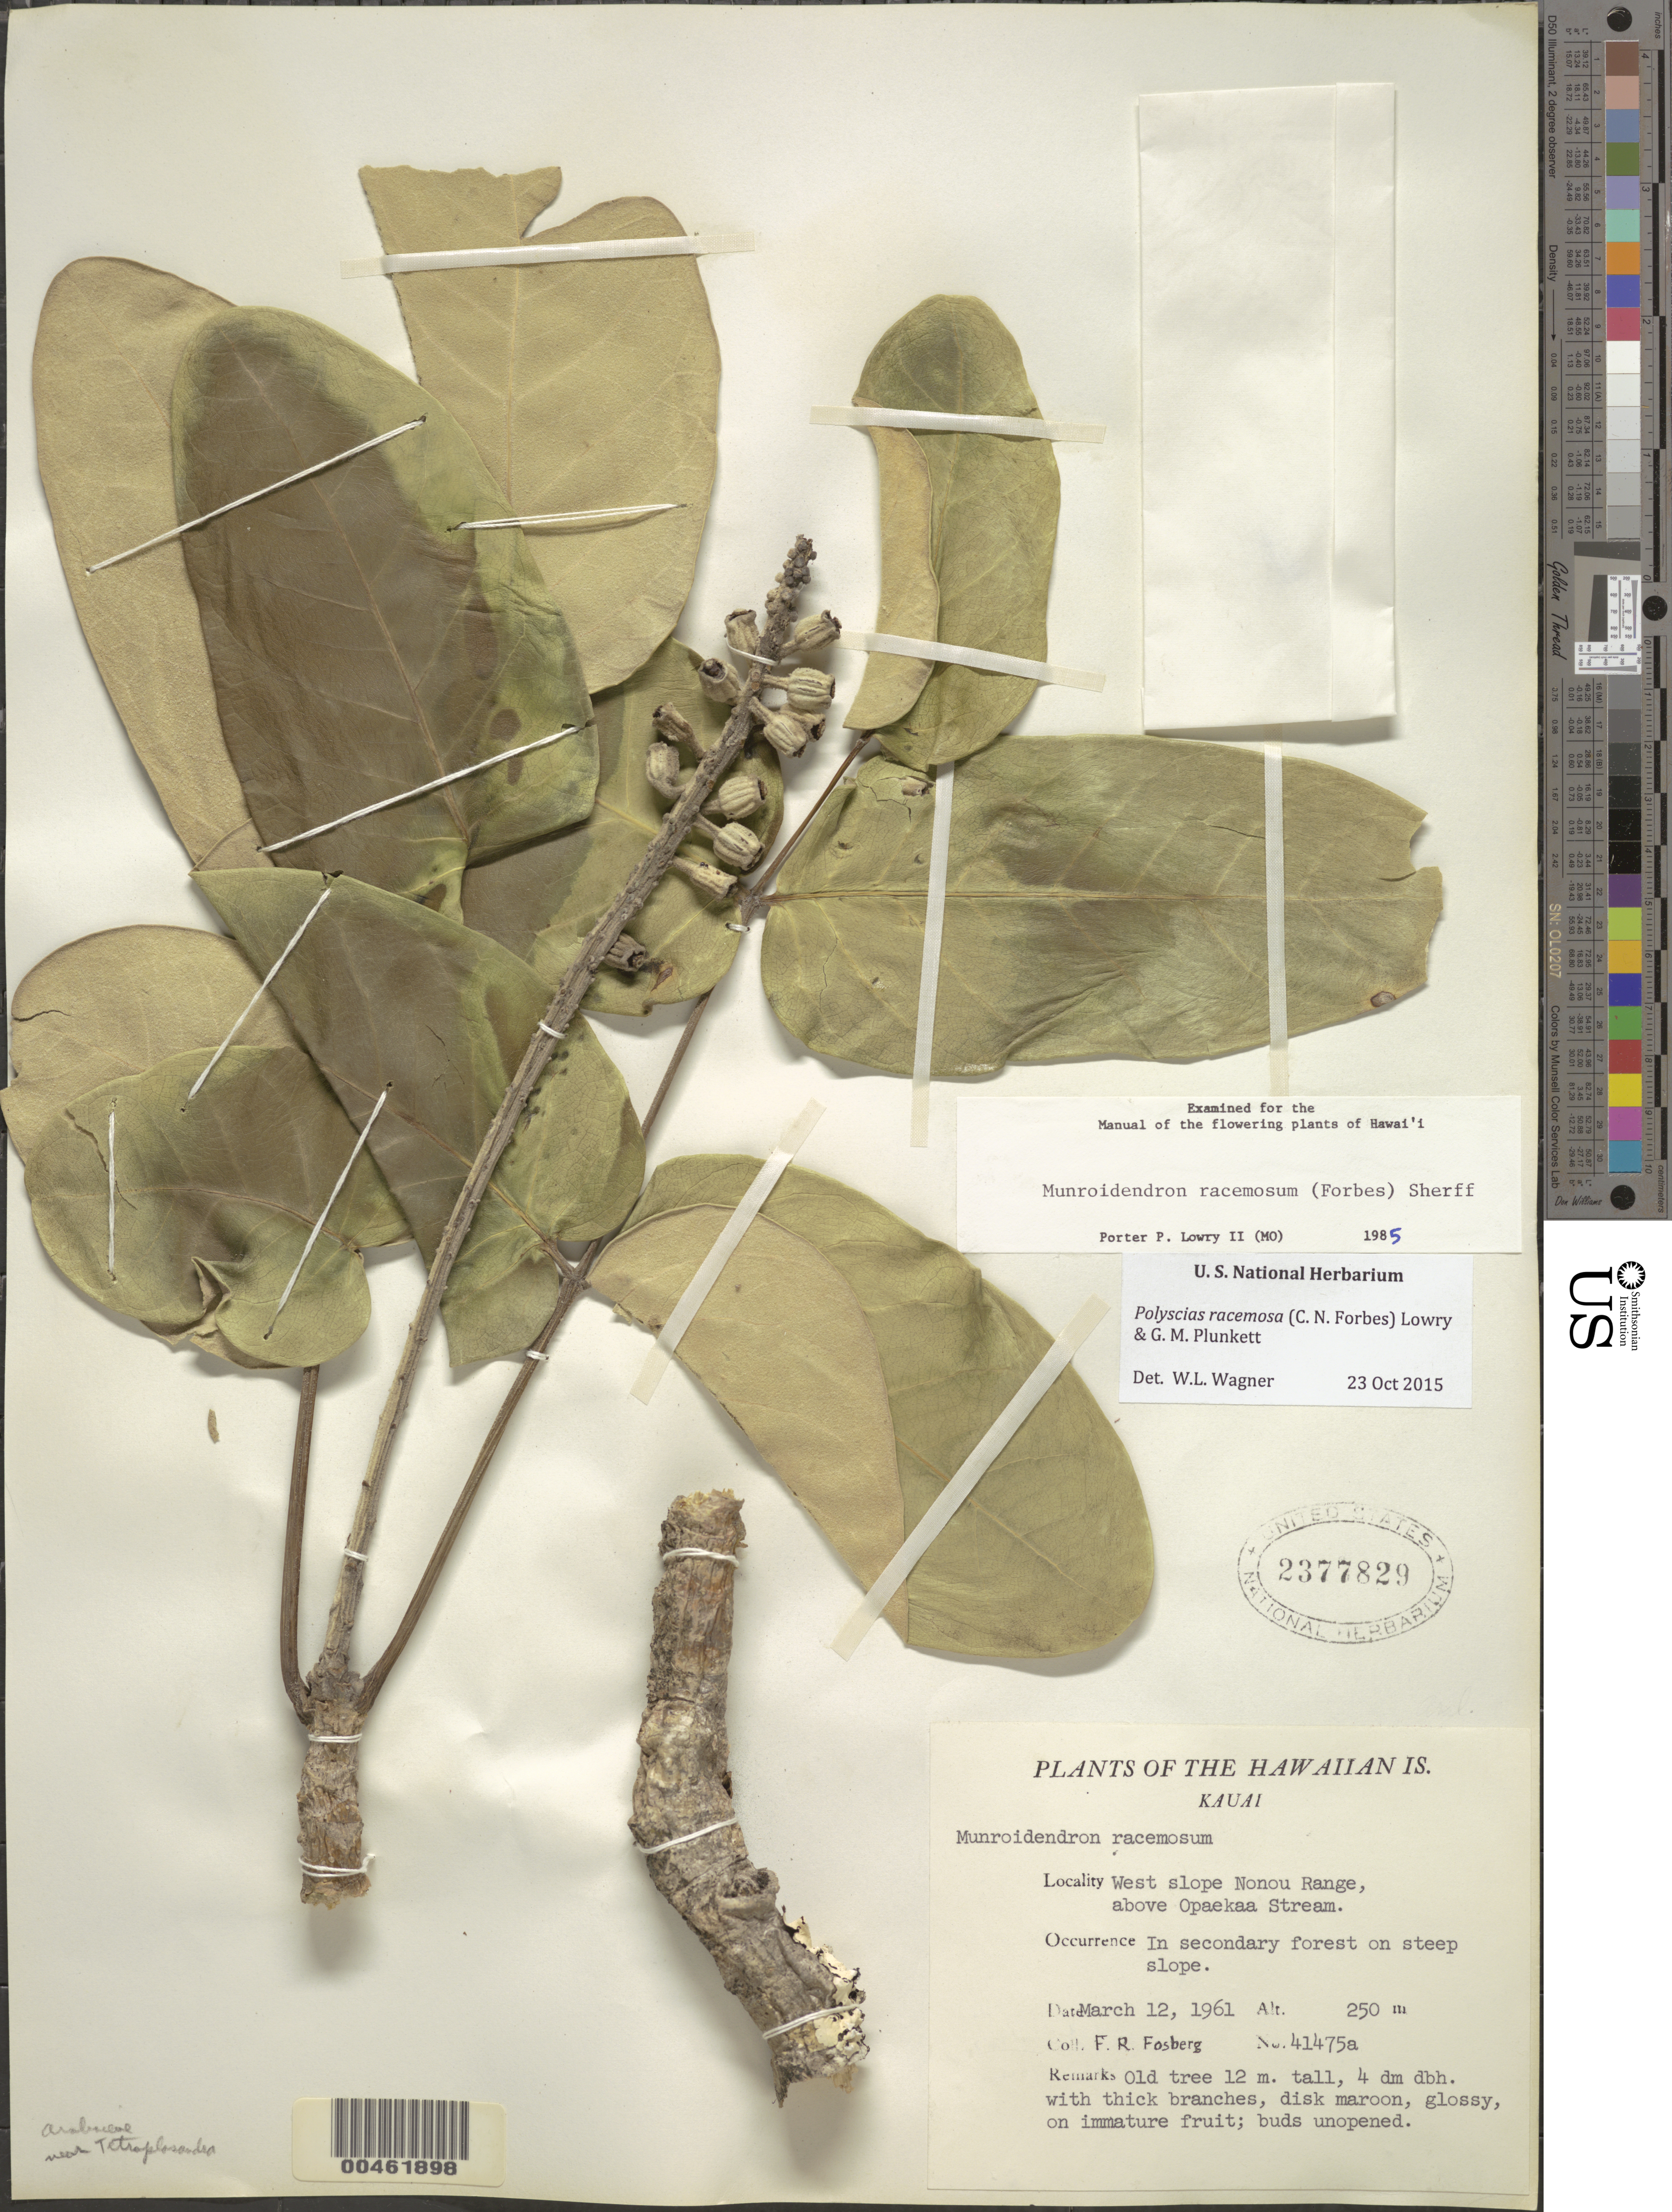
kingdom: Plantae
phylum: Tracheophyta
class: Magnoliopsida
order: Apiales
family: Araliaceae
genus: Polyscias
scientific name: Polyscias lallanii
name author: Singh & Sanjeet Kumar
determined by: Wagner, W. L., (BOT), Smithsonian Institution - National Museum of Natural History (UNITED STATES)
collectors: F. R. Fosberg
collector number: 41475a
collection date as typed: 12 Mar 1961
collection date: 1961-03-12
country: United States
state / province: Hawaii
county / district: Kauai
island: Kaua'i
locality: West slope Nonou Range, above Opaekaa Stream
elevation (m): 250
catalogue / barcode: US 2377829